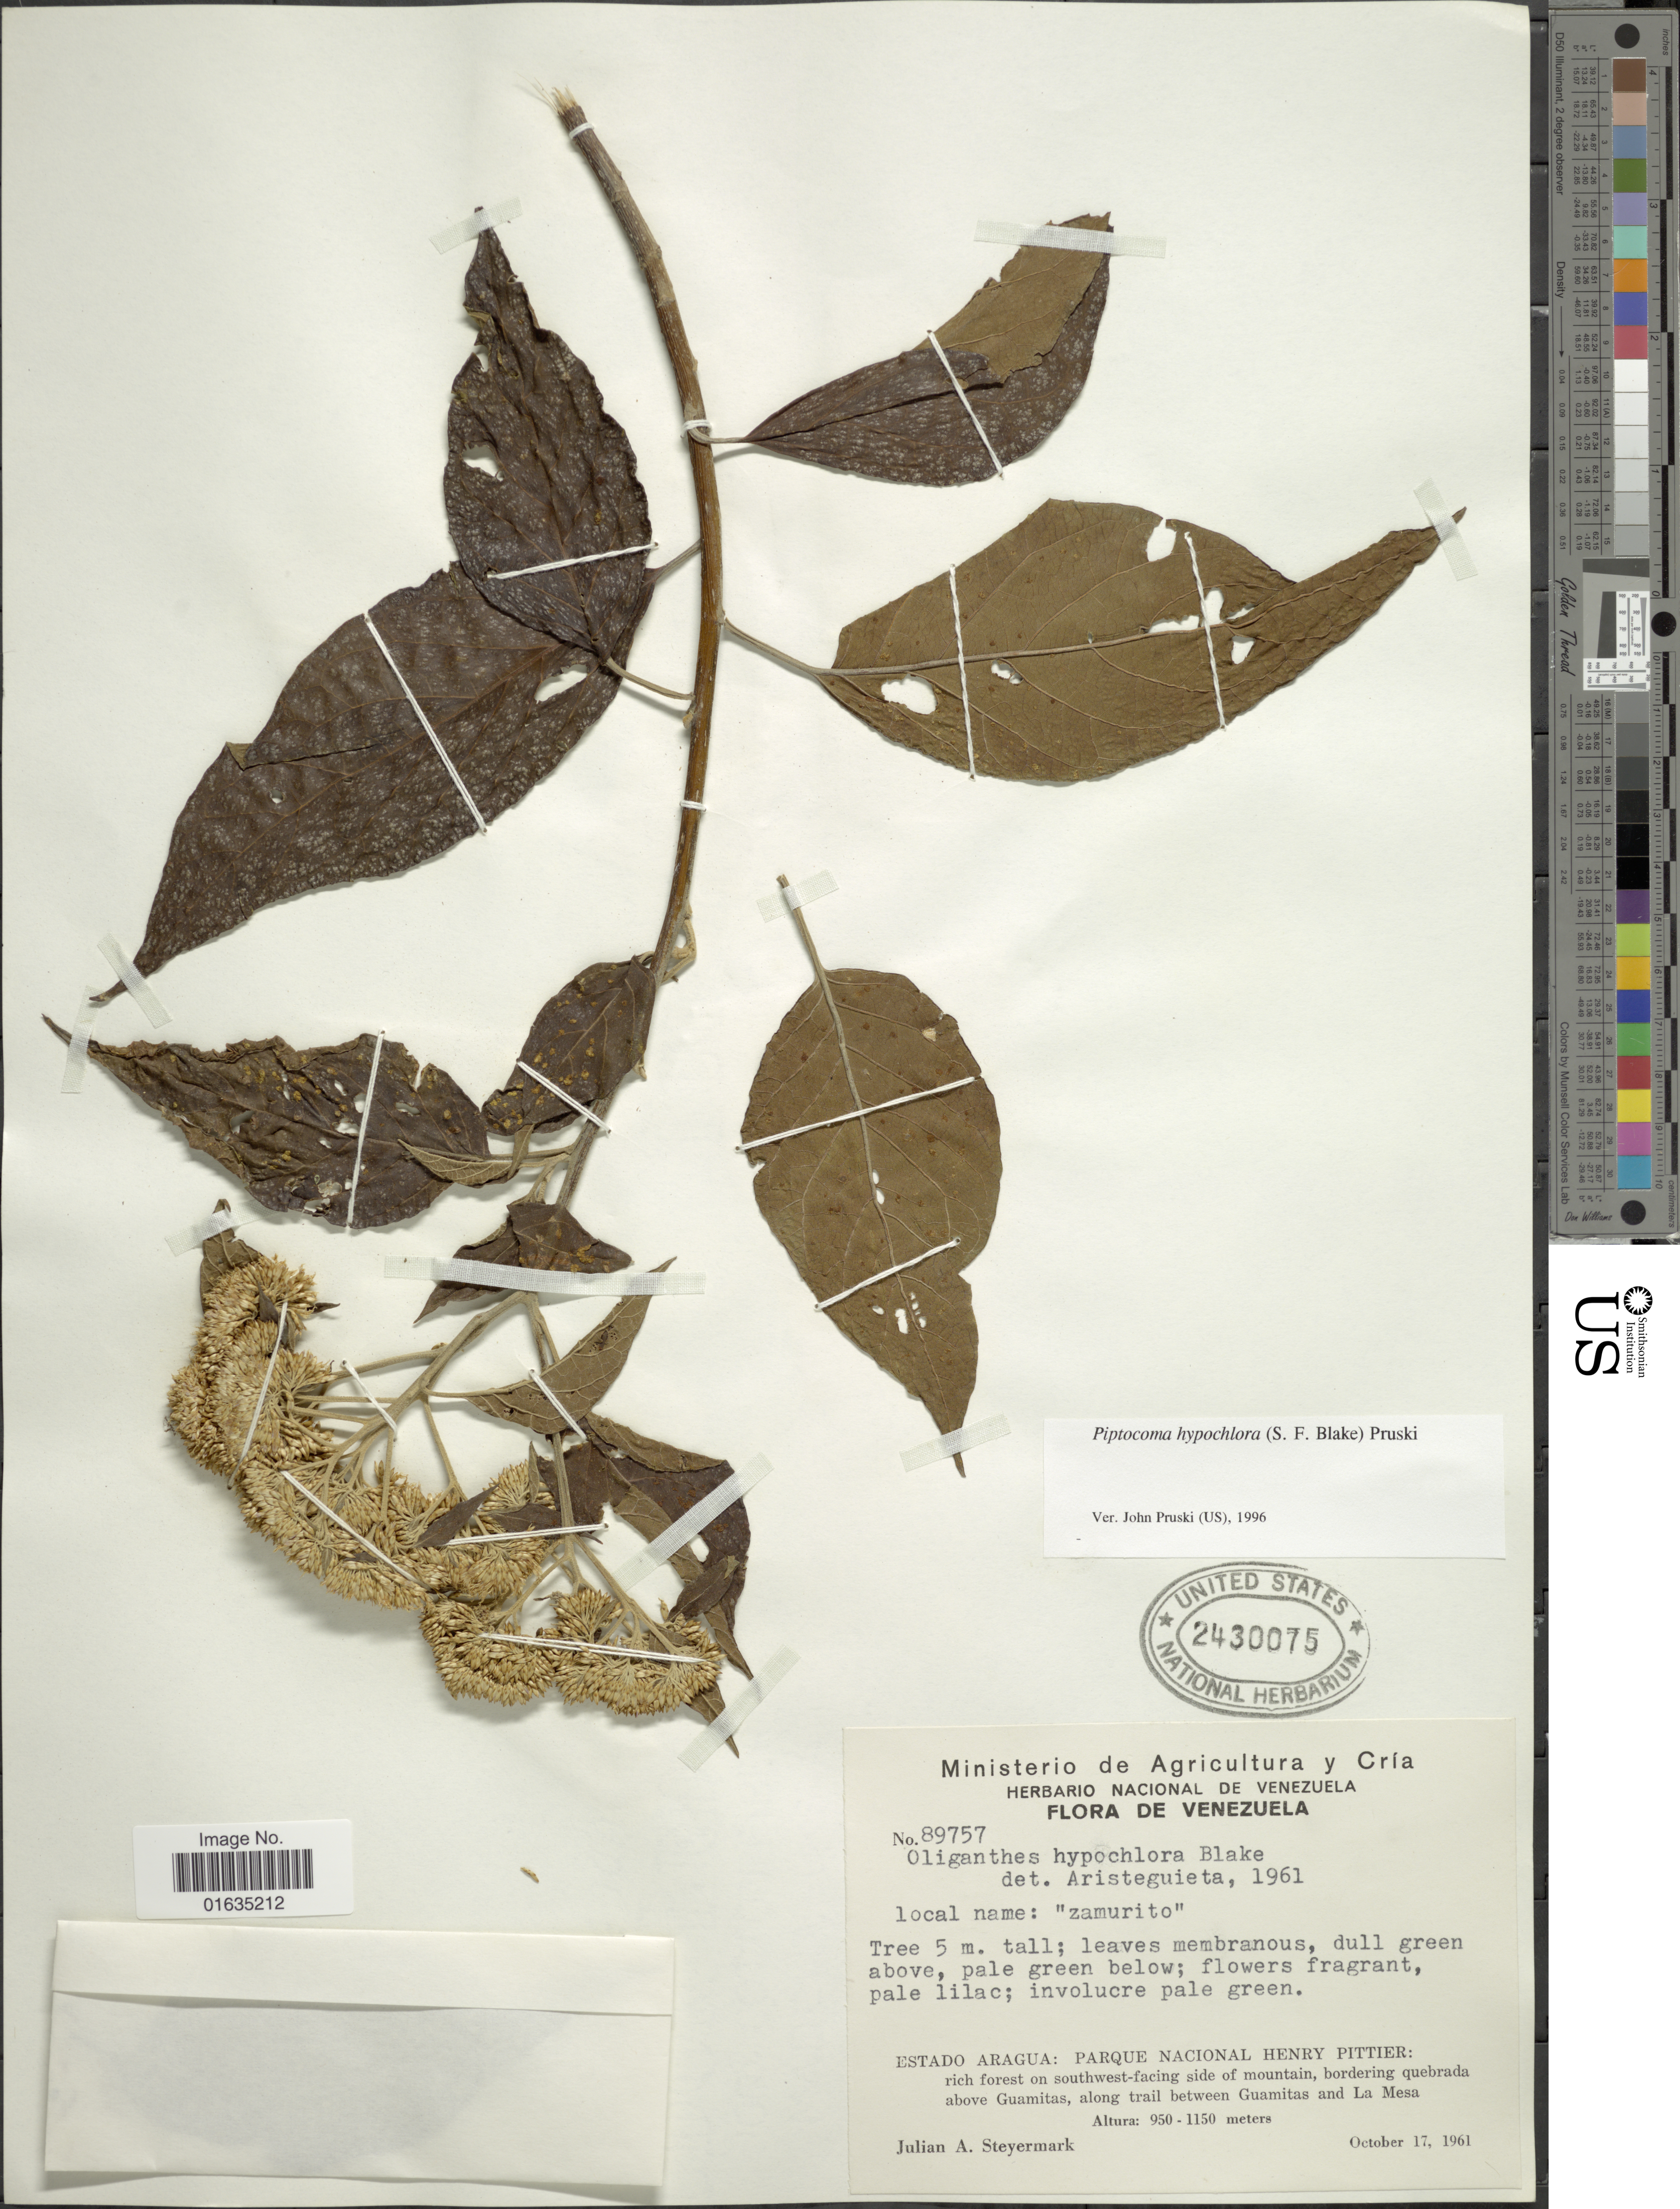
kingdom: Plantae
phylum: Tracheophyta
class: Magnoliopsida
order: Asterales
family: Asteraceae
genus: Piptocoma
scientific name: Piptocoma hypochlora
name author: (S.F. Blake) Pruski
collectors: J. Steyermark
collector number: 89757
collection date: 1961-10-17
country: Venezuela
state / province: Aragua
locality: Estado Aragua, Parque Nacional Henry Pittier, above Guamitas, along trail between Guamitas and La Mesa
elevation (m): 950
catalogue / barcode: US 2430075